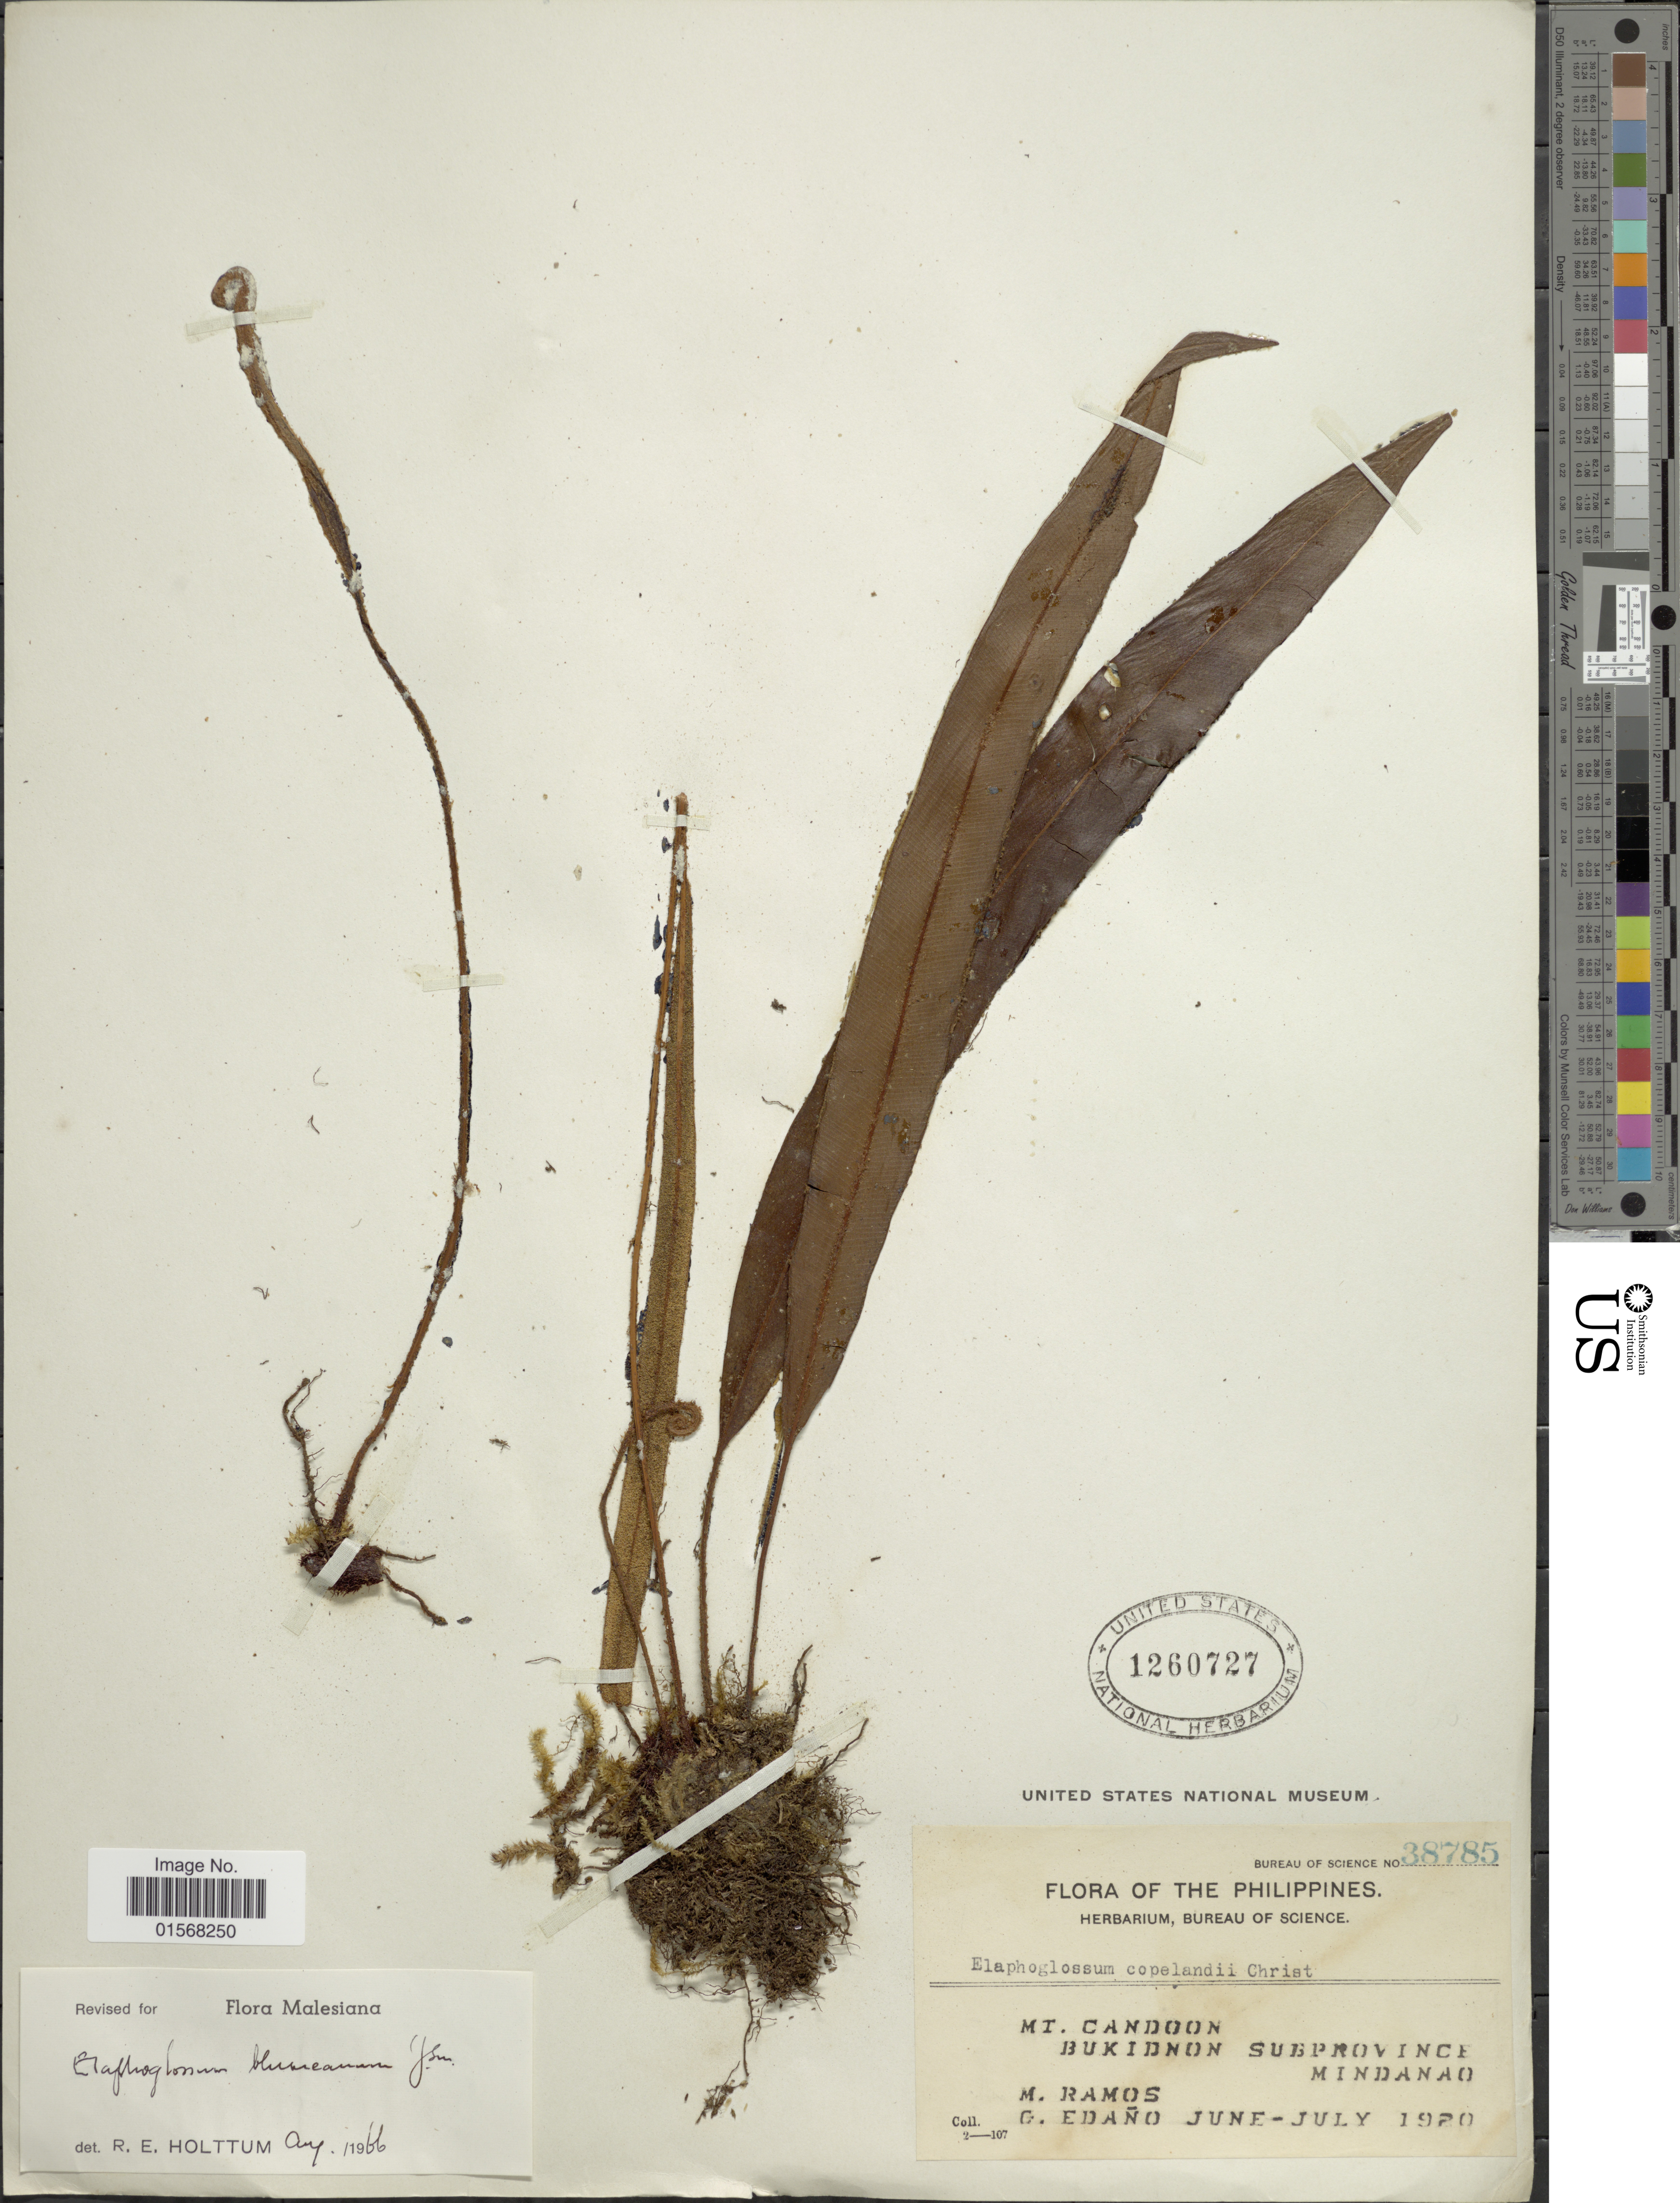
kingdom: Plantae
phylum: Tracheophyta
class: Polypodiopsida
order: Polypodiales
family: Dryopteridaceae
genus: Elaphoglossum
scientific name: Elaphoglossum blumeanum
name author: (Fée) J. Sm.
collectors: M. Ramos & G. Edaño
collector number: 38785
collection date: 1920-06/1920-07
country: Philippines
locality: Mt. Candoon, Bukidnon Subprovince Mindanao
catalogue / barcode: US 1260727